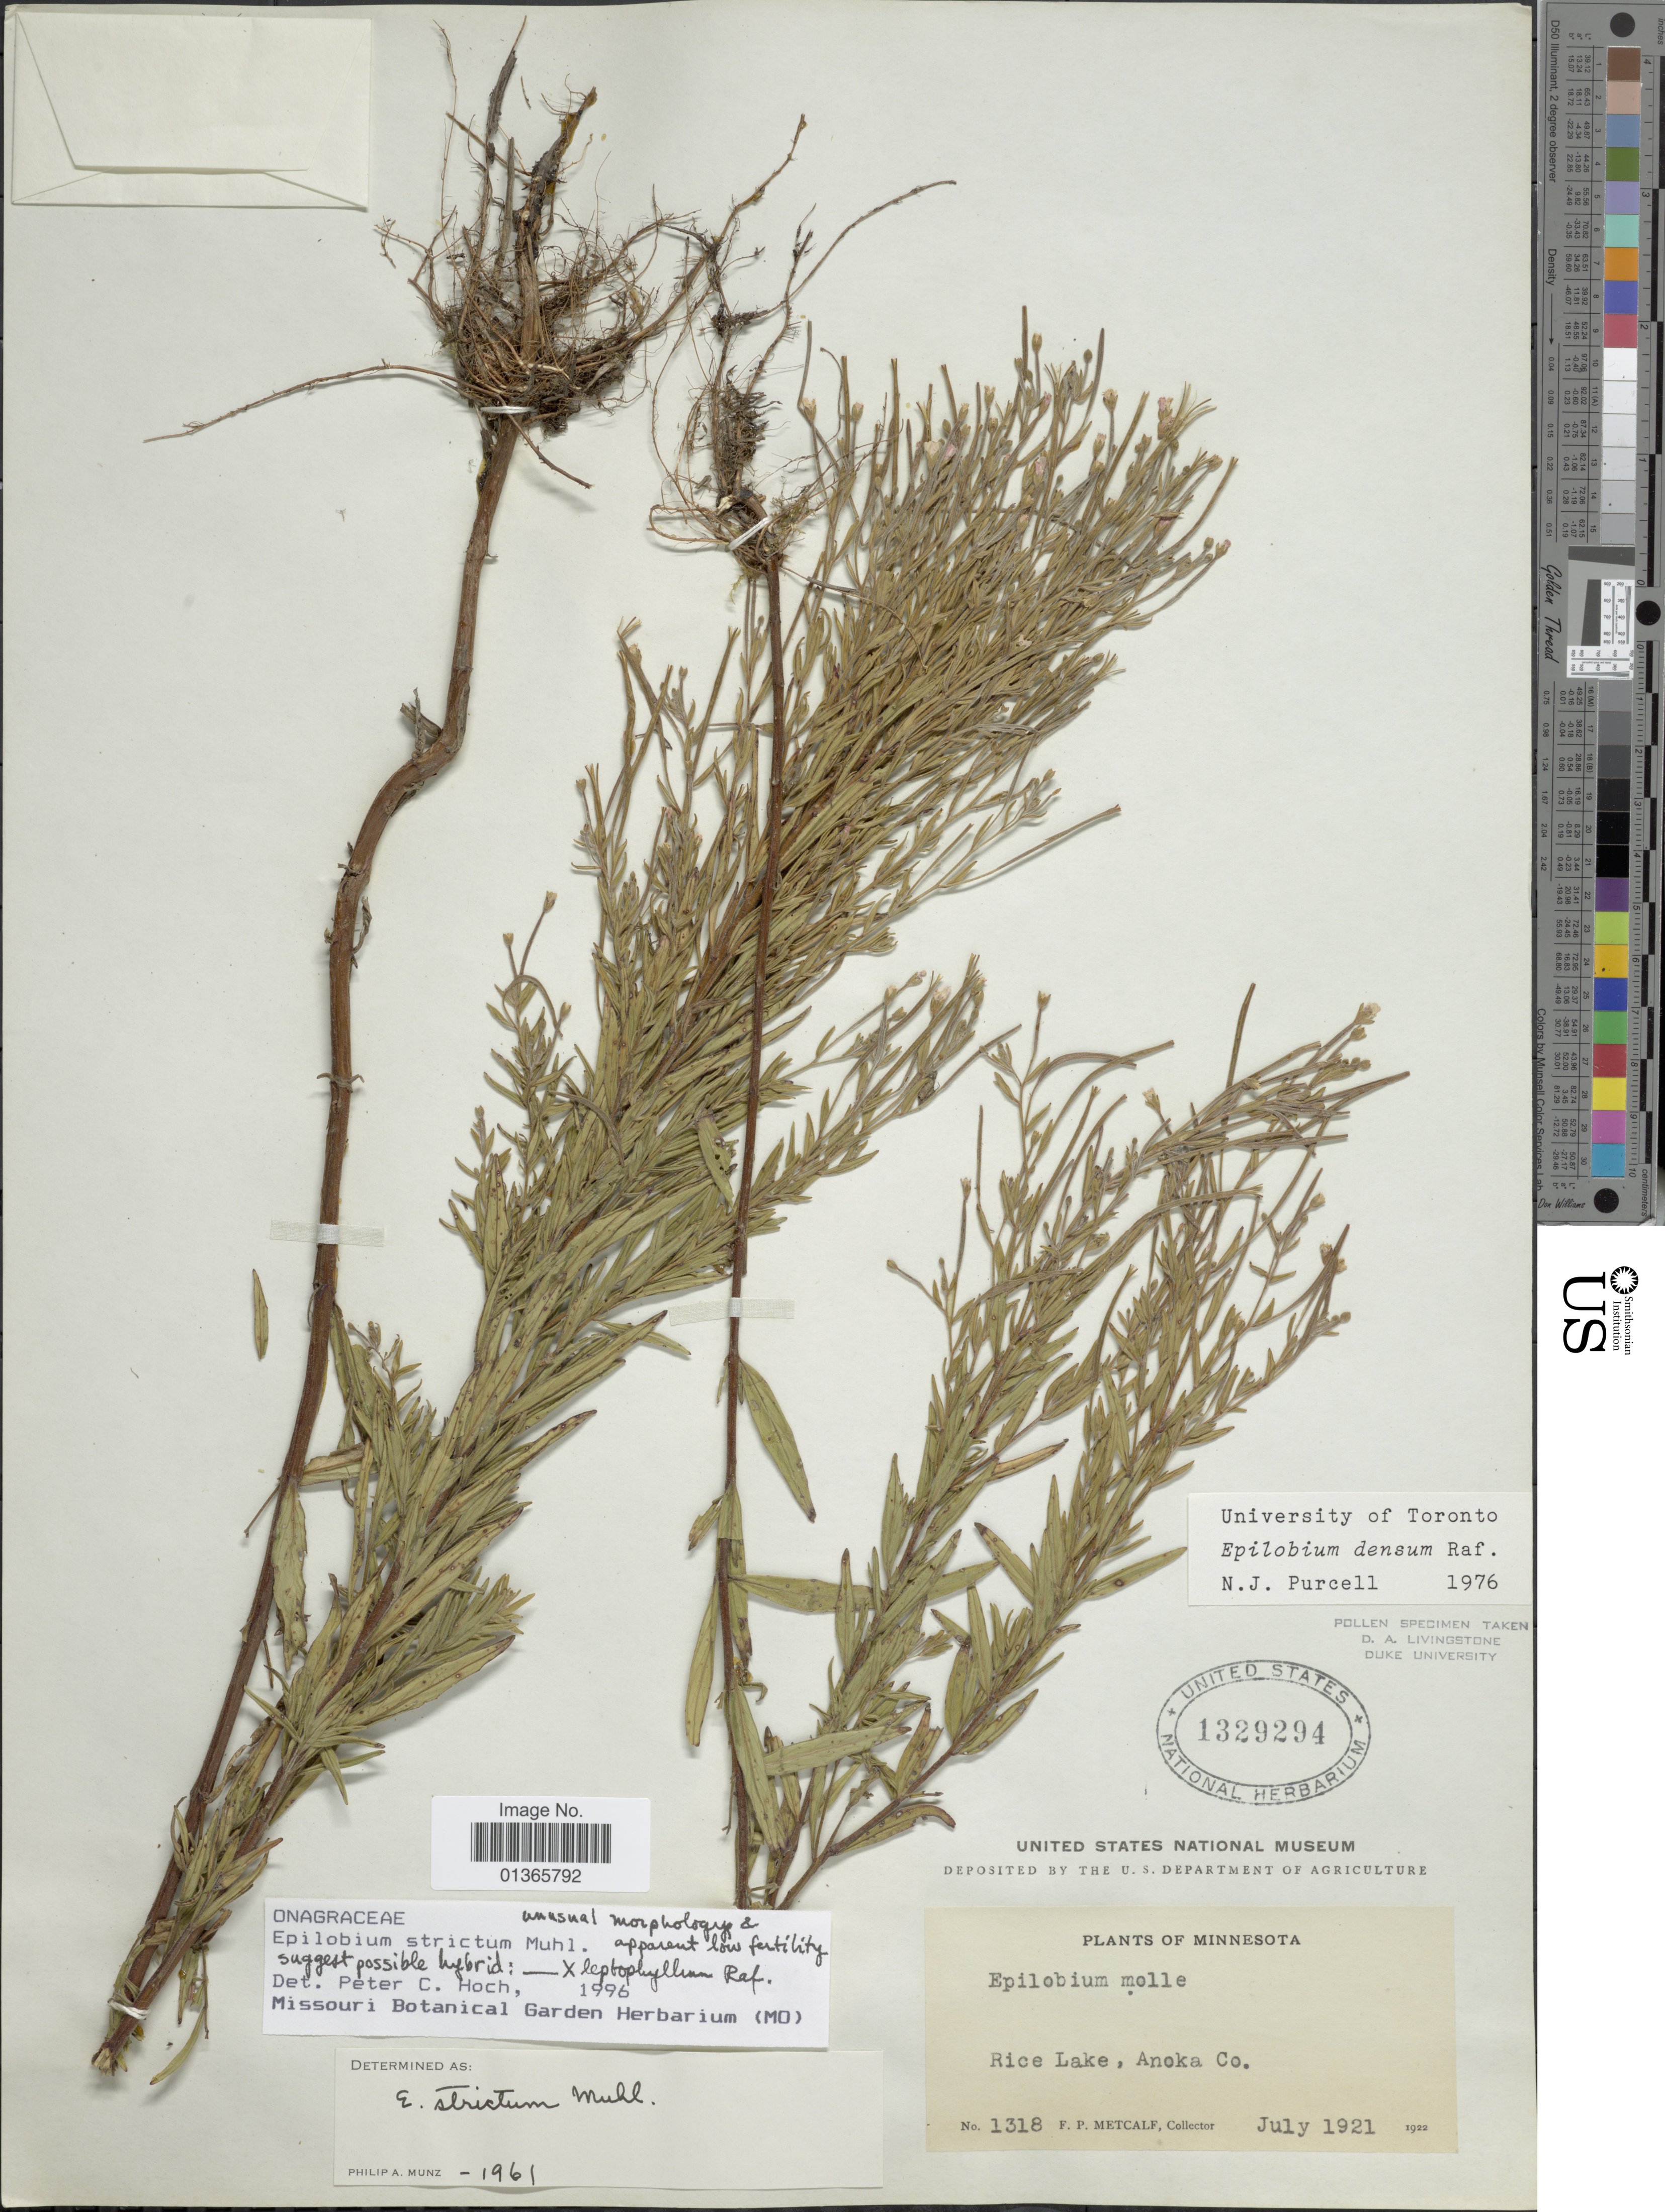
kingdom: Plantae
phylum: Tracheophyta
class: Magnoliopsida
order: Myrtales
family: Onagraceae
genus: Epilobium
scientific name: Epilobium strictum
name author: Muhl.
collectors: F. Metcalf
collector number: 1318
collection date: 1921-07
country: United States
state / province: Minnesota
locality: Rice Lake, Anoka Co.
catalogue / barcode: US 1329294